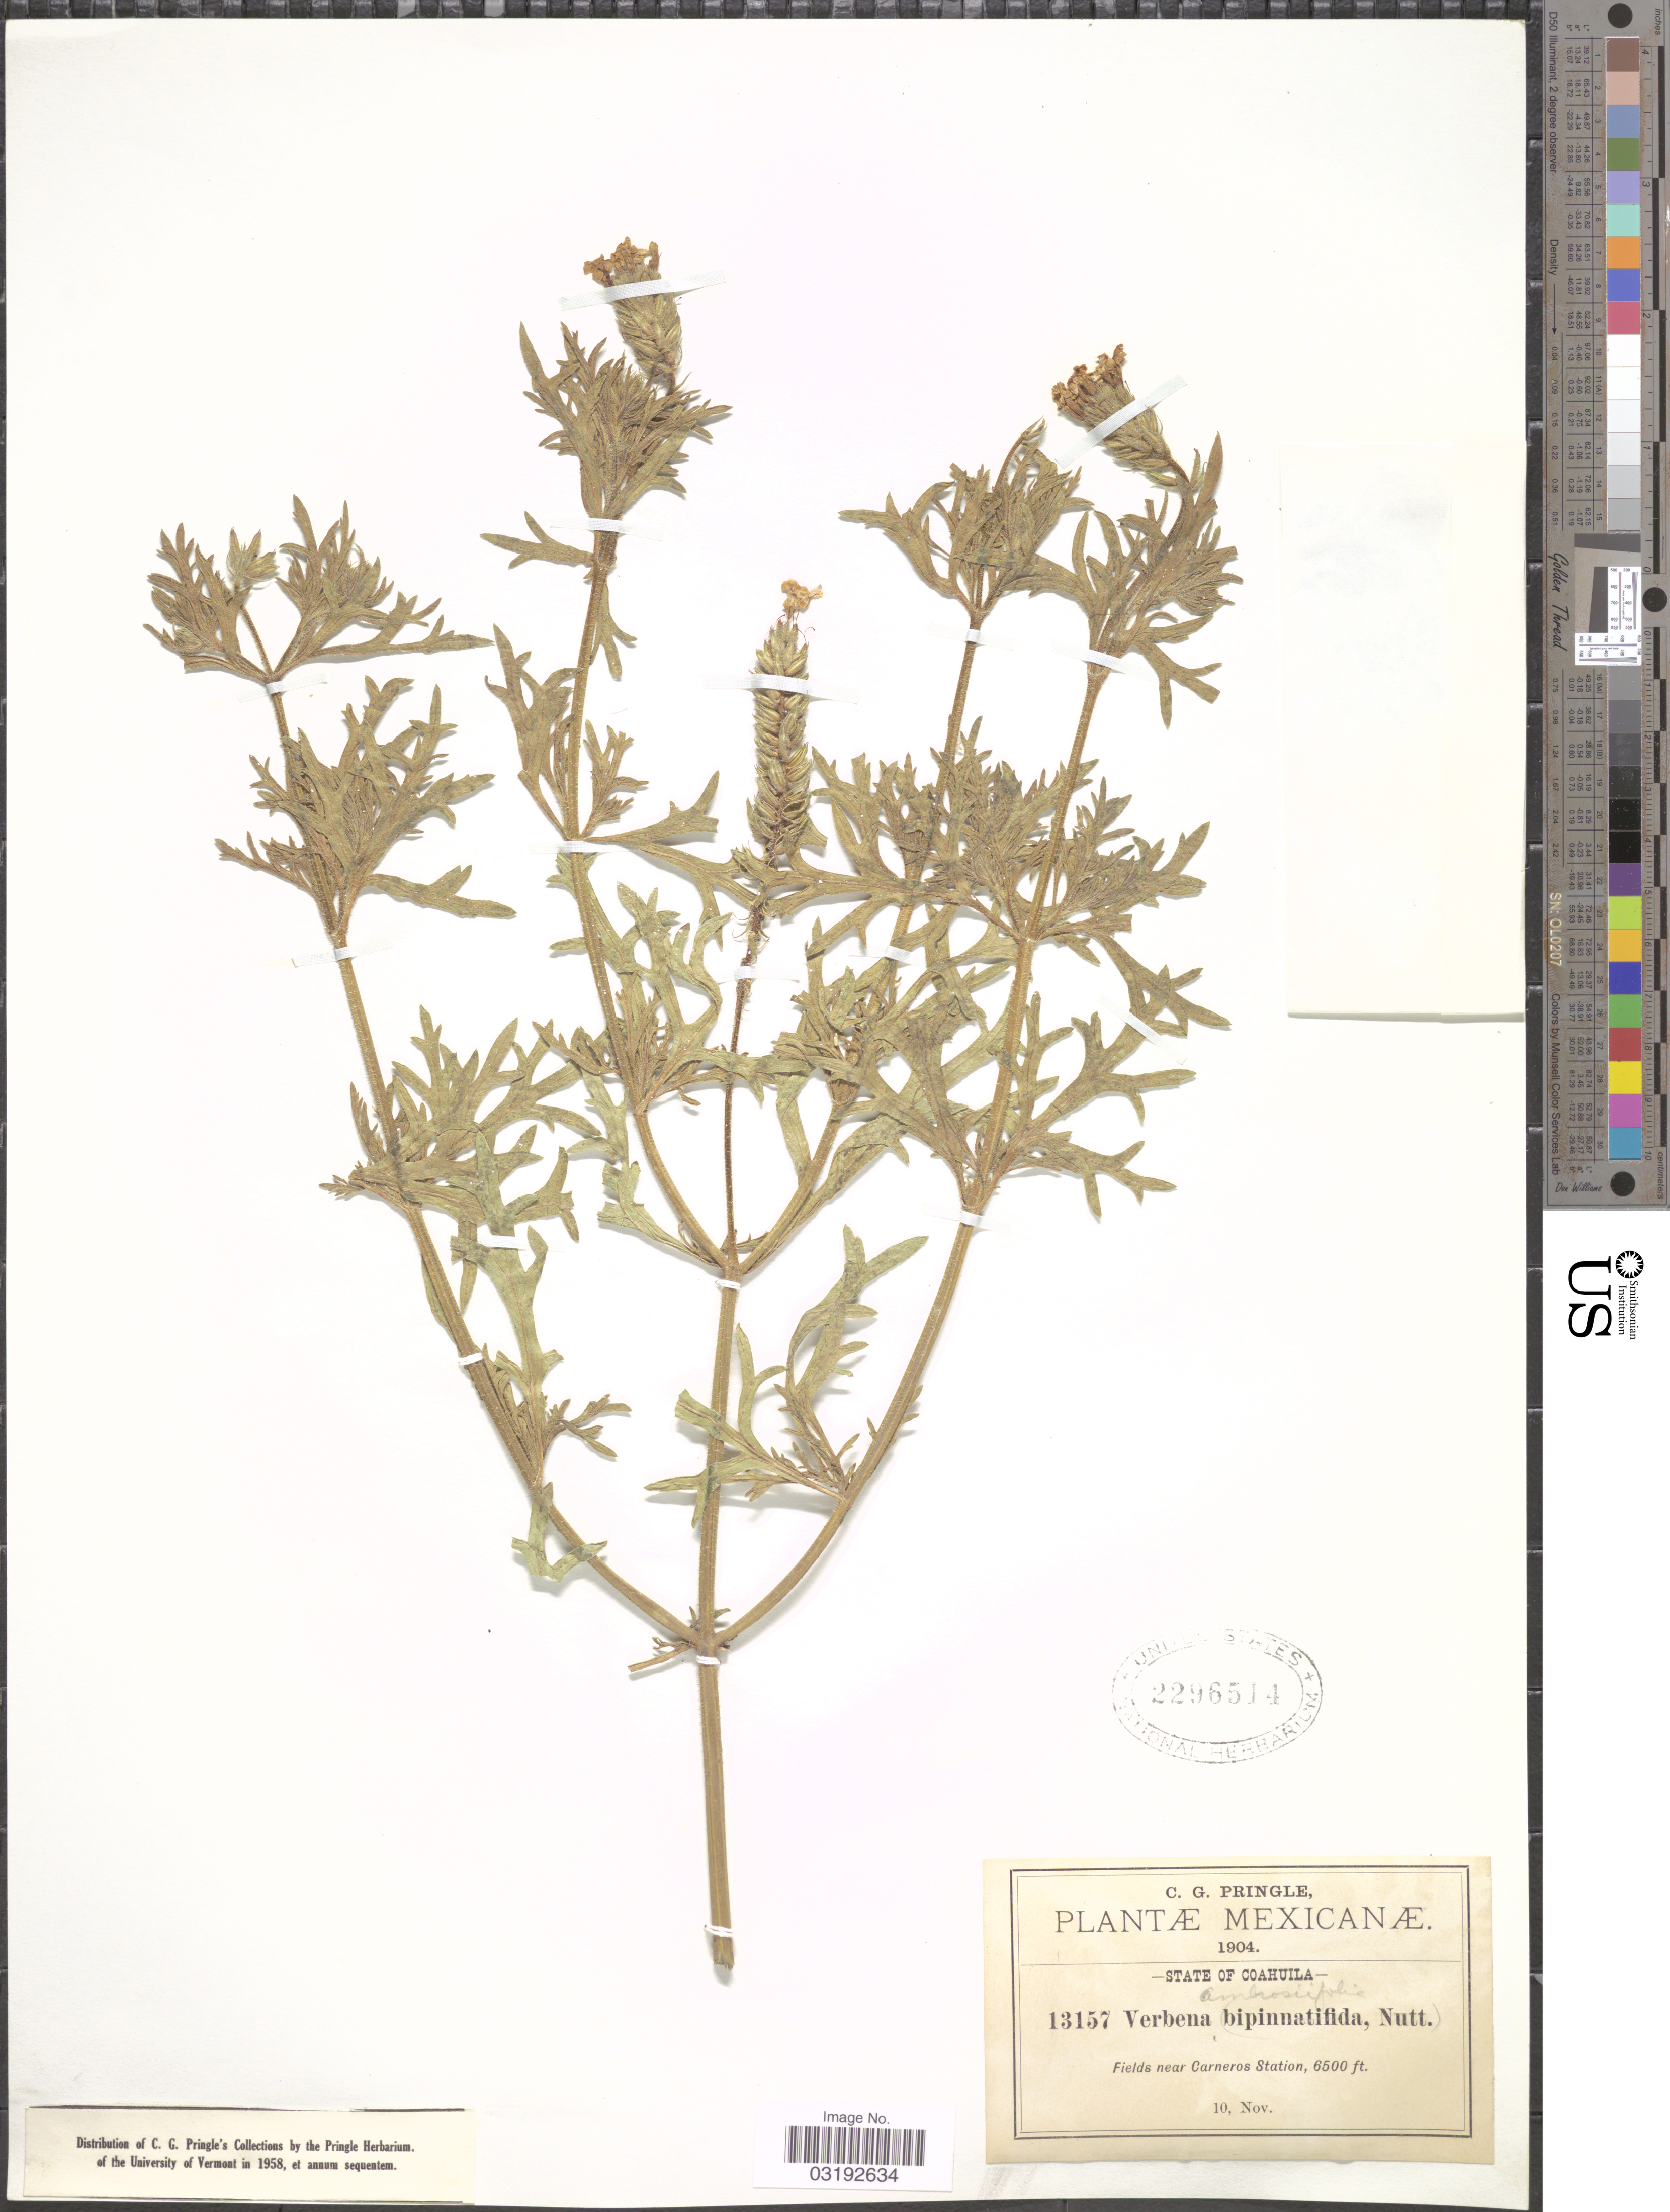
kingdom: Plantae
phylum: Tracheophyta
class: Magnoliopsida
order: Lamiales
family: Verbenaceae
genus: Verbena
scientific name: Verbena ambrosiifolia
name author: Rydb. ex Small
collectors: C. G. Pringle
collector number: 13157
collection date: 1904-11-10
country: Mexico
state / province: Coahuila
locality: Fields near Carneros Station.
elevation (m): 1981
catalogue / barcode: US 2296514